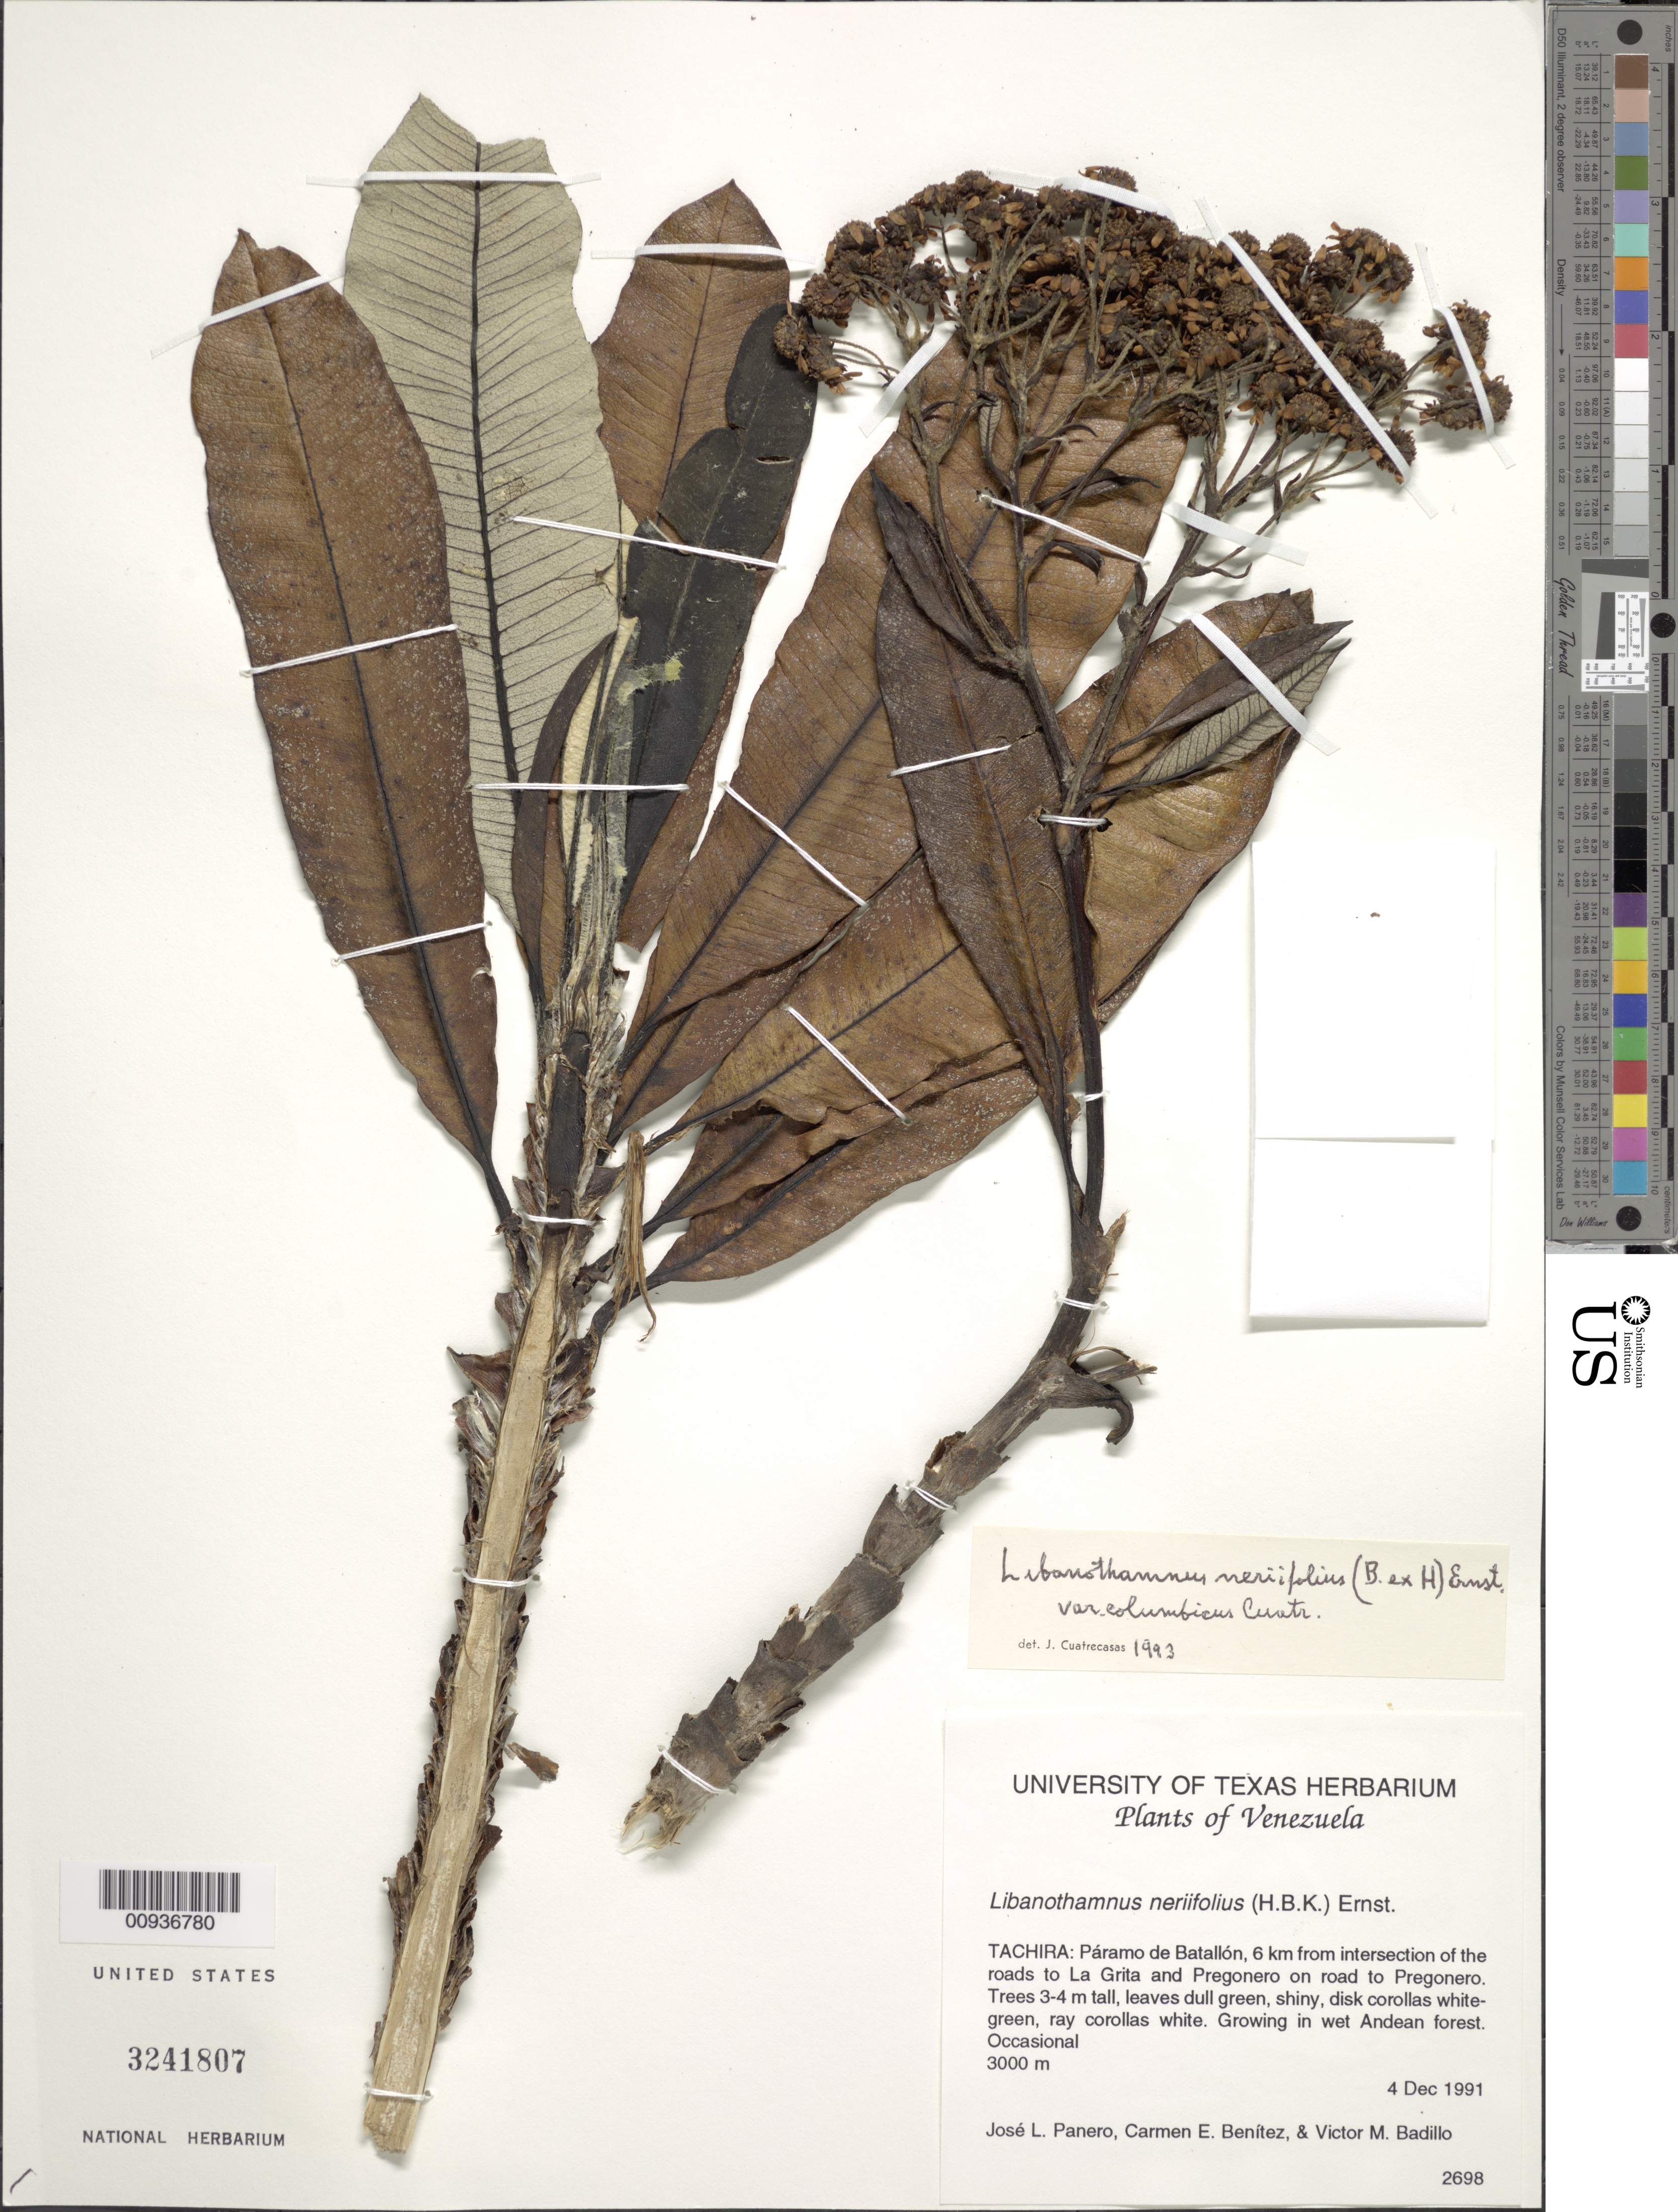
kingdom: Plantae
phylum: Tracheophyta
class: Magnoliopsida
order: Asterales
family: Asteraceae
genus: Libanothamnus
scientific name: Libanothamnus neriifolius var. columbicus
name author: (Cuatrec.) Cuatrec.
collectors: J. L. Panero, C. E. Benítez de Rojas & V. Badillo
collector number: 2698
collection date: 1991-12-04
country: Venezuela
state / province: Táchira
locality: Páramo del Batallón. 6 km from intersection of the roads to La Grita and Pregonero on road to Pregonero.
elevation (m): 3000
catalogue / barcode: US 3241807